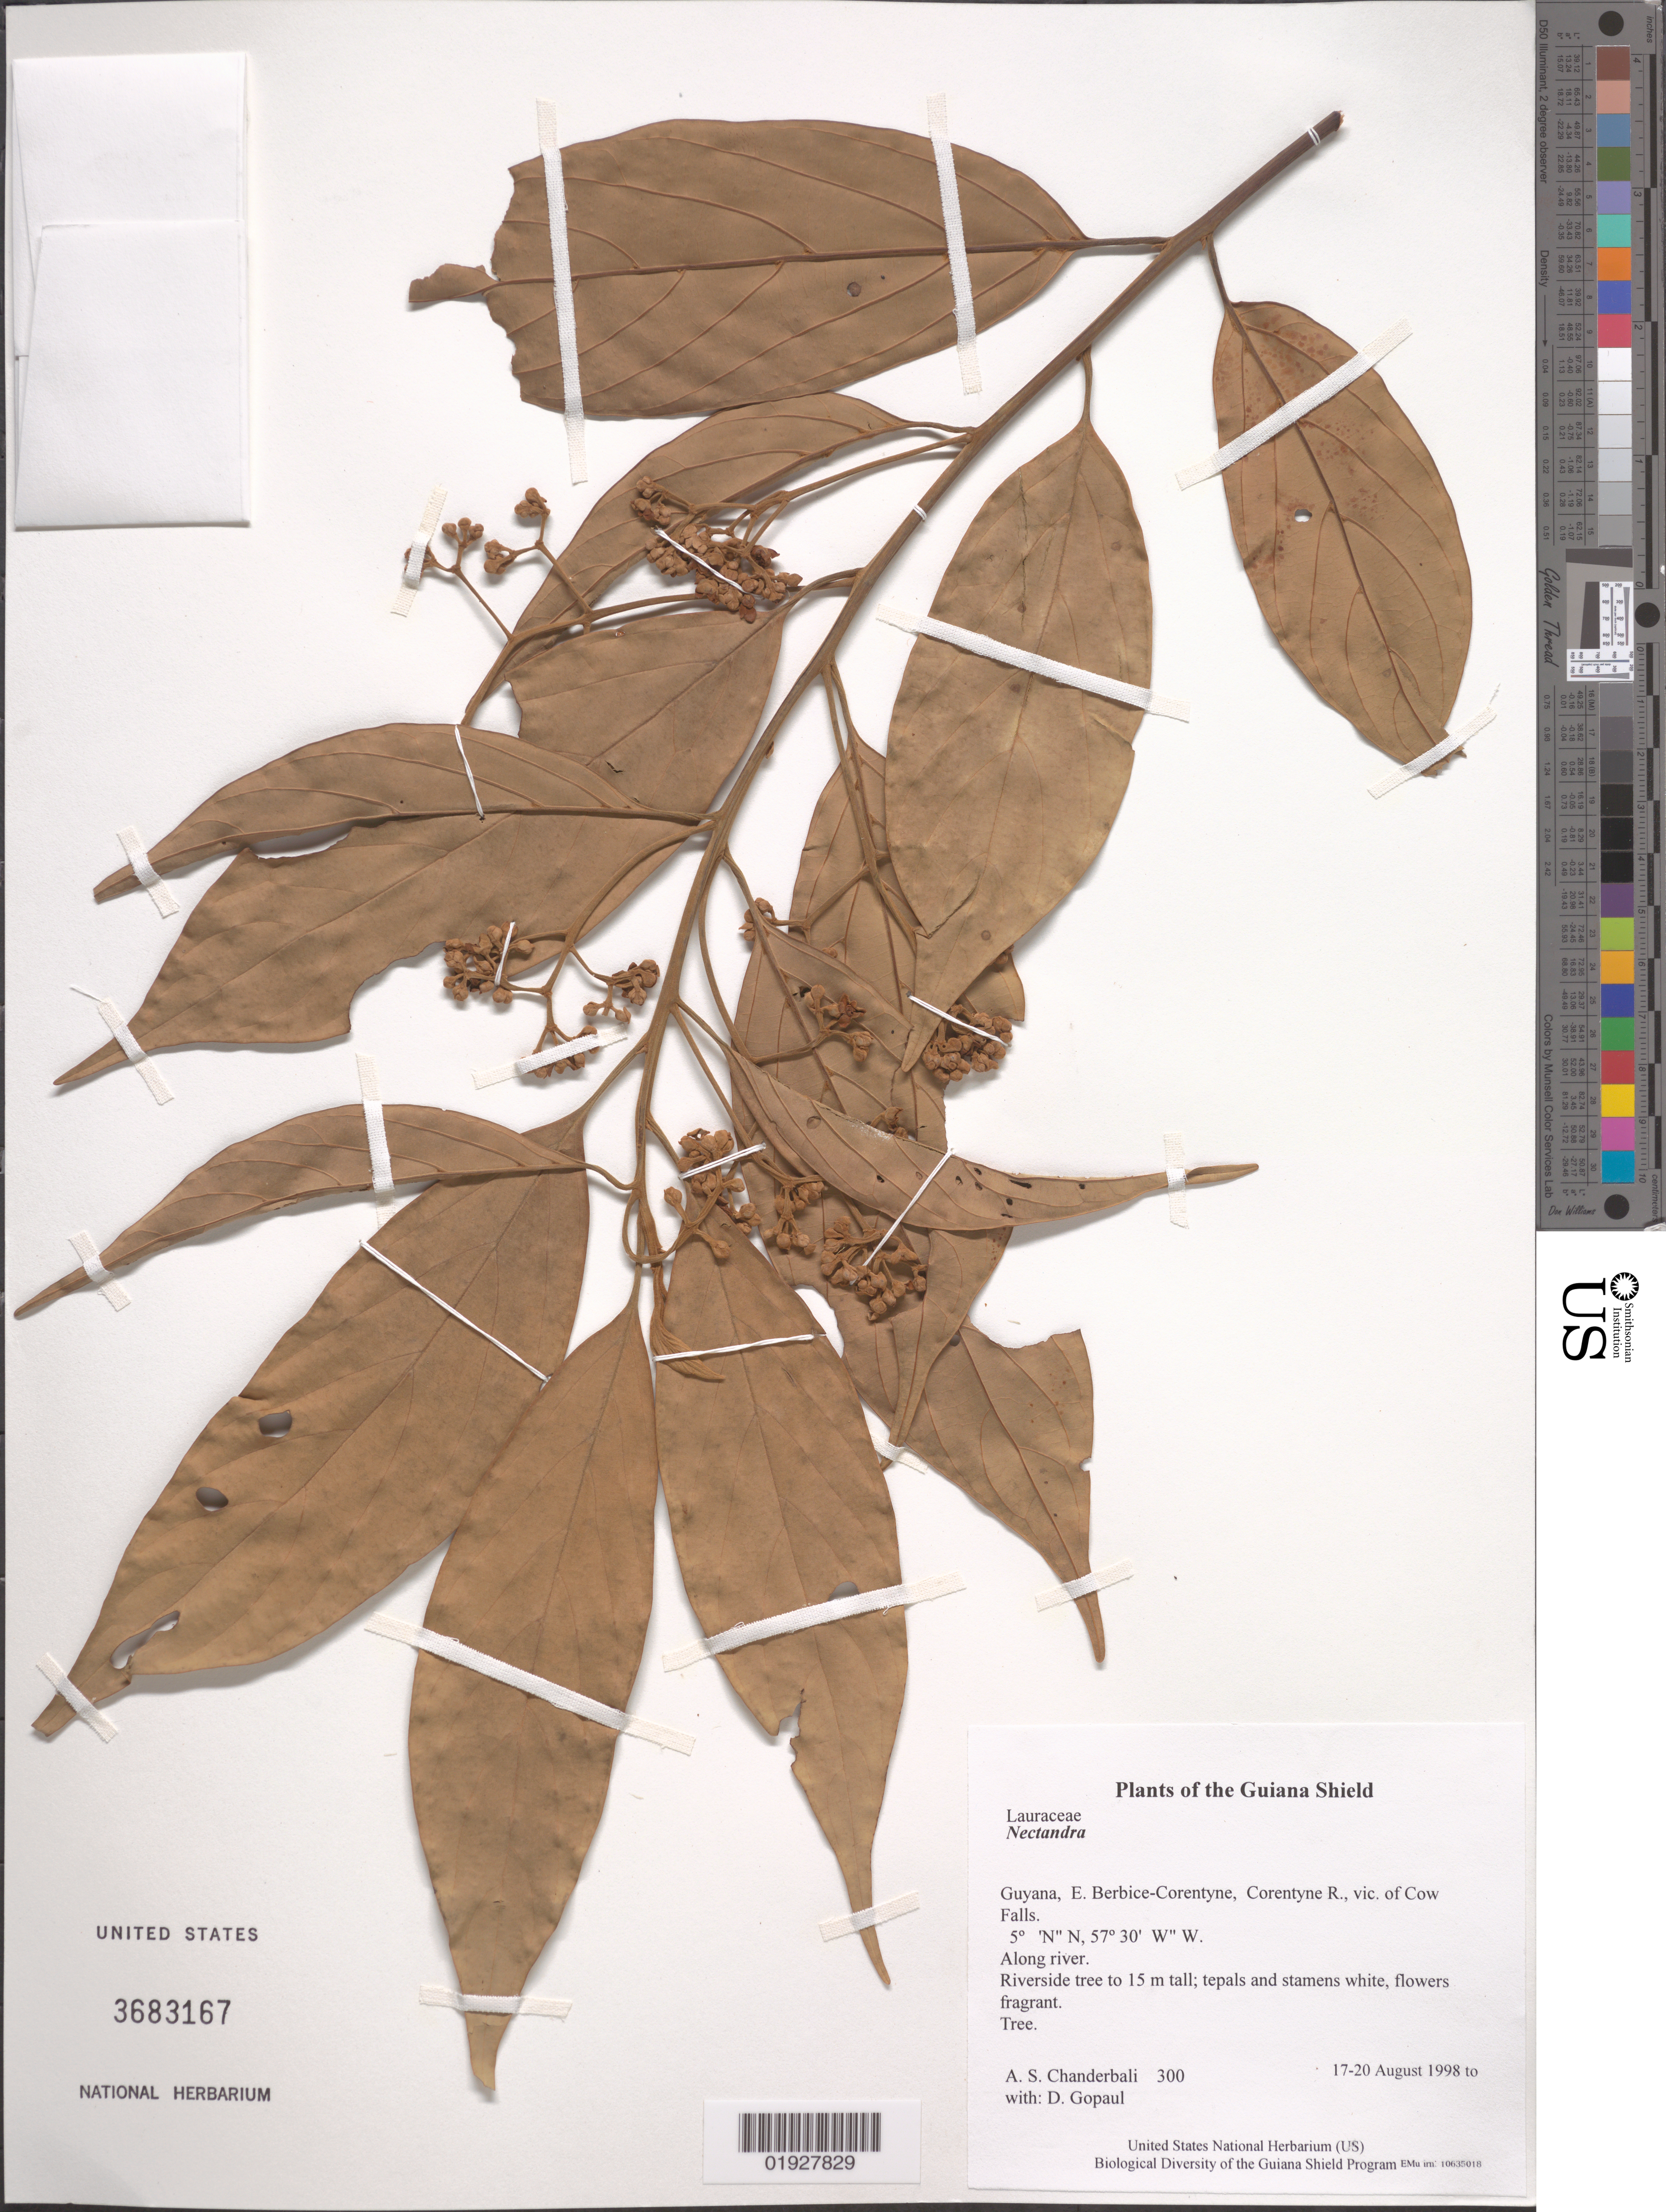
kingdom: Plantae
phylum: Tracheophyta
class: Magnoliopsida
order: Laurales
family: Lauraceae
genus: Nectandra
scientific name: Nectandra sp.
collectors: A. S. Chanderbali & D. Gopaul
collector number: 300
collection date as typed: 17-20 August 1998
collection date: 1998-08-17/1998-08-20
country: Guyana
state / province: E. Berbice-Corentyne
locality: Corentyne R., vic. of Cow Falls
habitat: Along river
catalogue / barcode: US 3683167